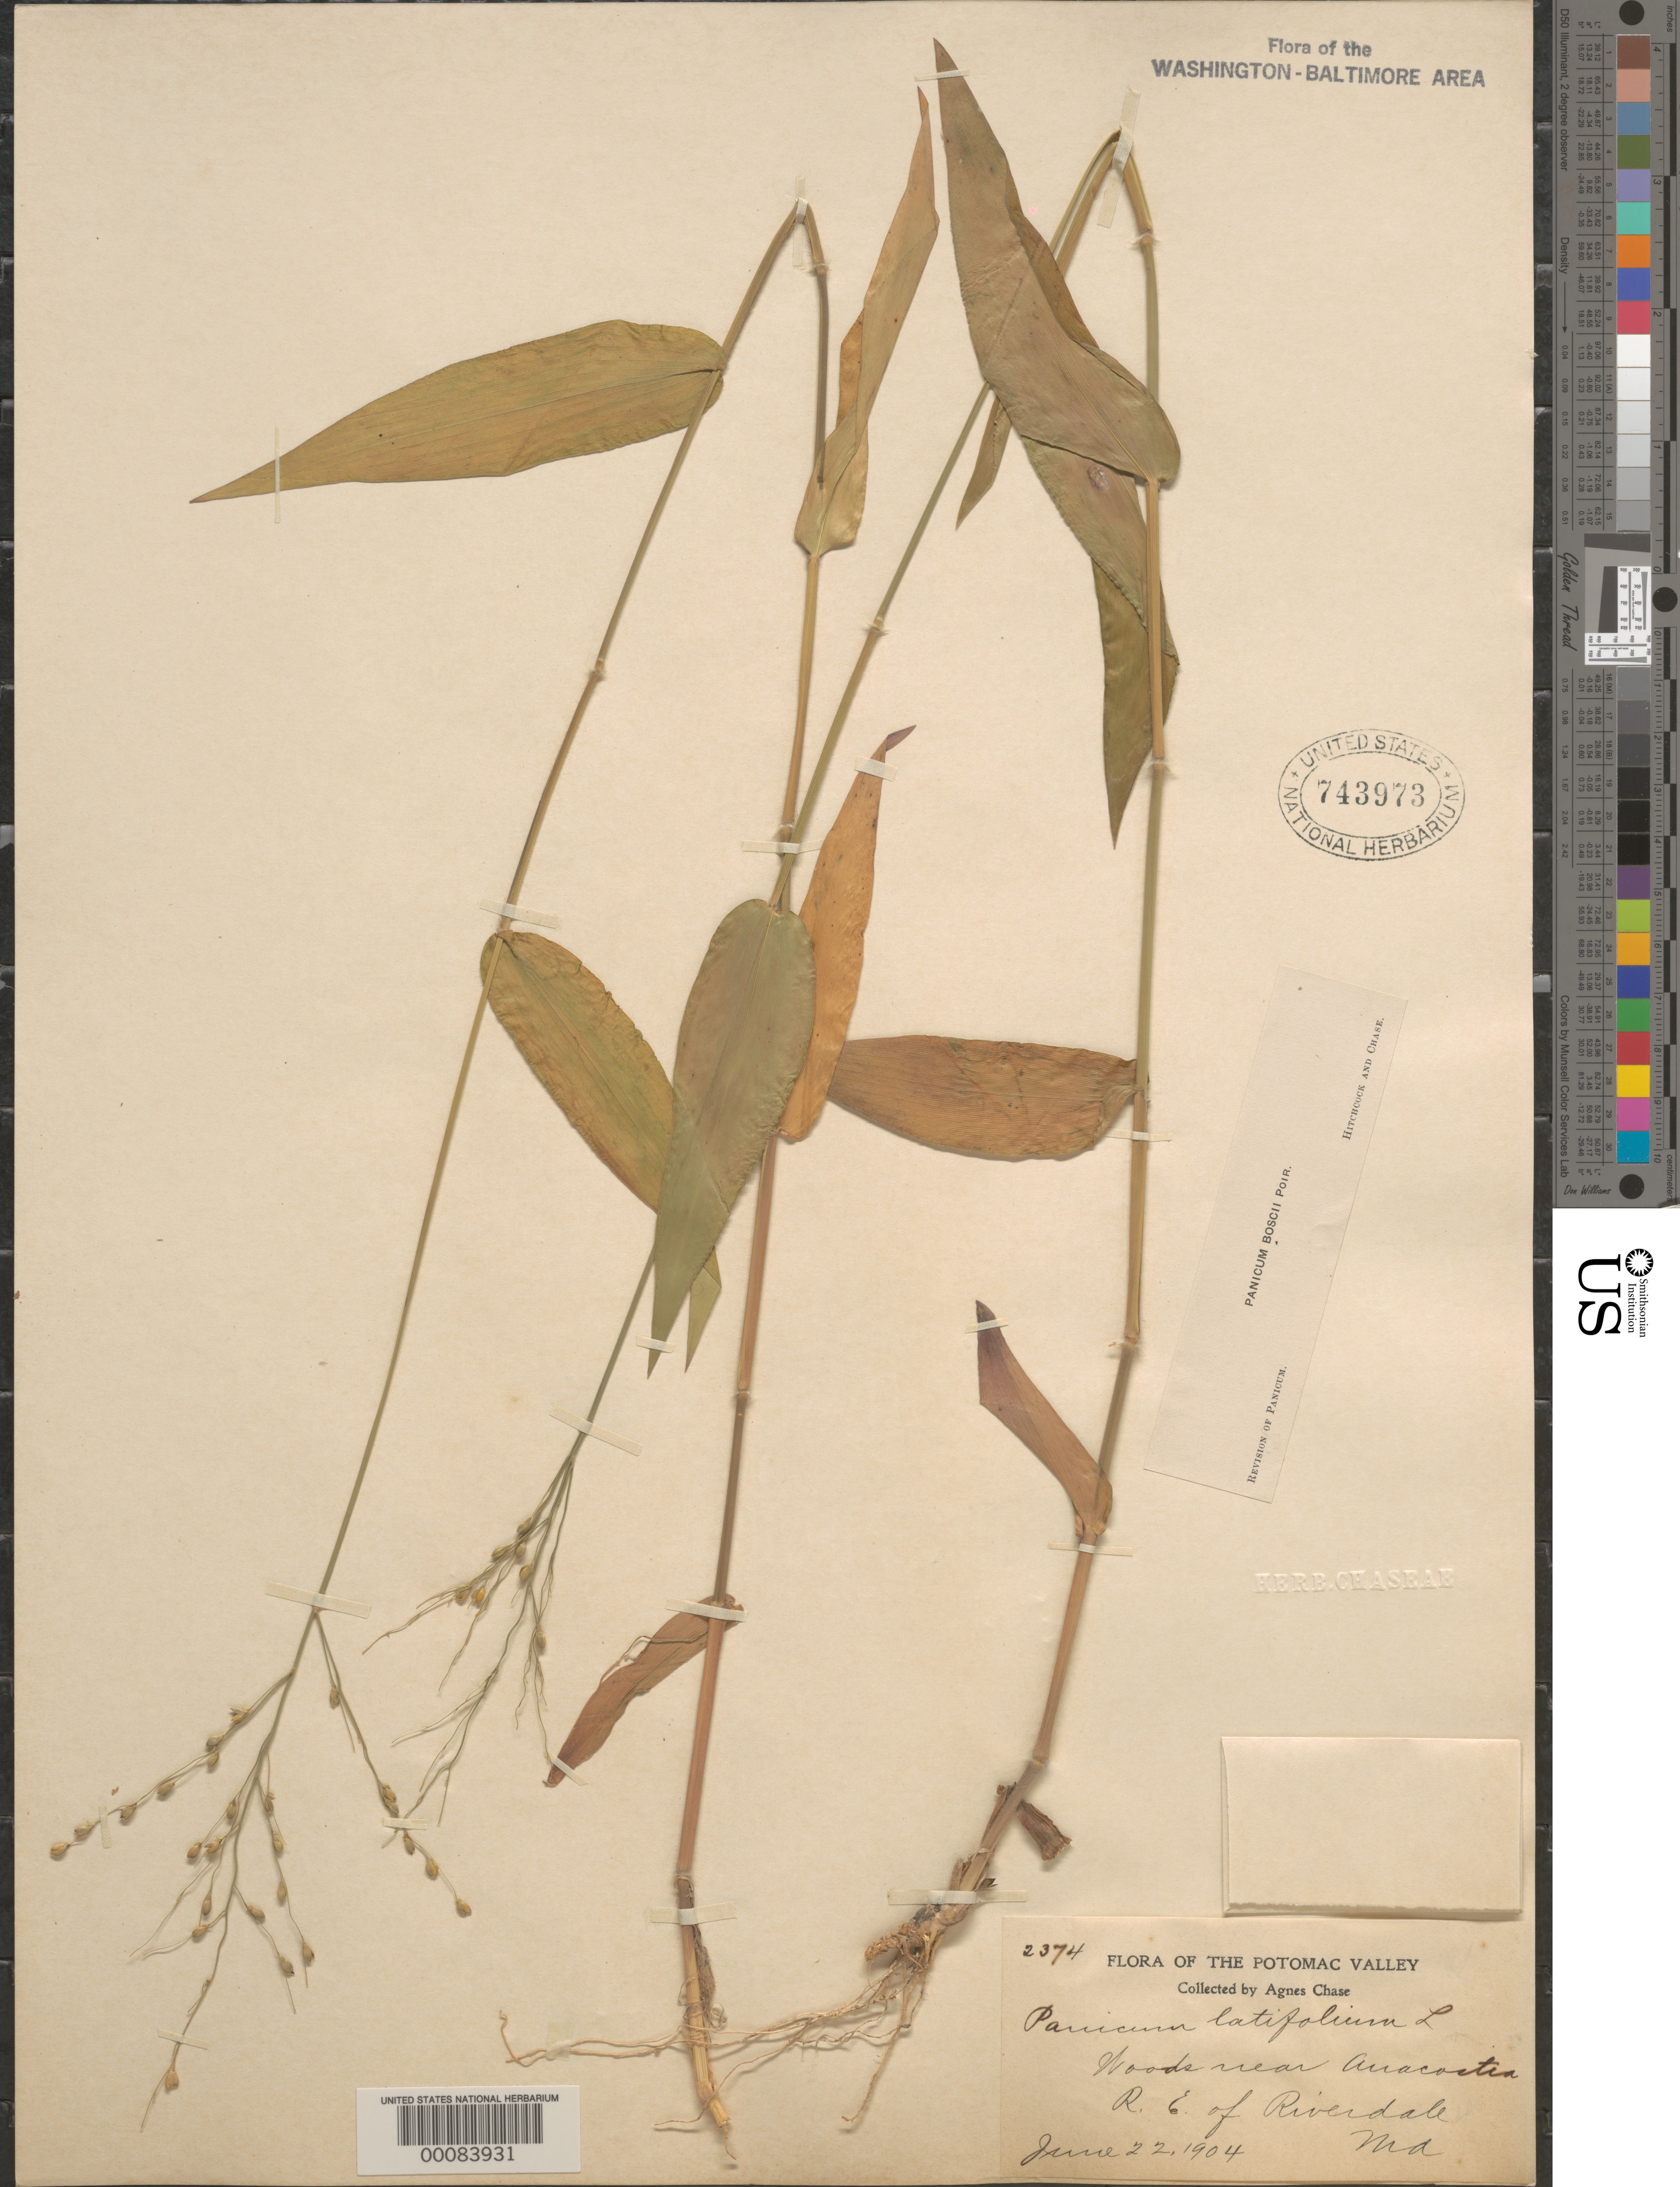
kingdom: Plantae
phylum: Tracheophyta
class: Liliopsida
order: Poales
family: Poaceae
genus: Dichanthelium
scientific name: Dichanthelium boscii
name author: (Poir.) Gould & C.A. Clark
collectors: A. Chase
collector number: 2374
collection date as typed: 22 Jun 1904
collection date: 1904-06-22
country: United States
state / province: Maryland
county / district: Prince George's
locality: Anacostia, E of Riverdale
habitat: Woods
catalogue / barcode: US 743973